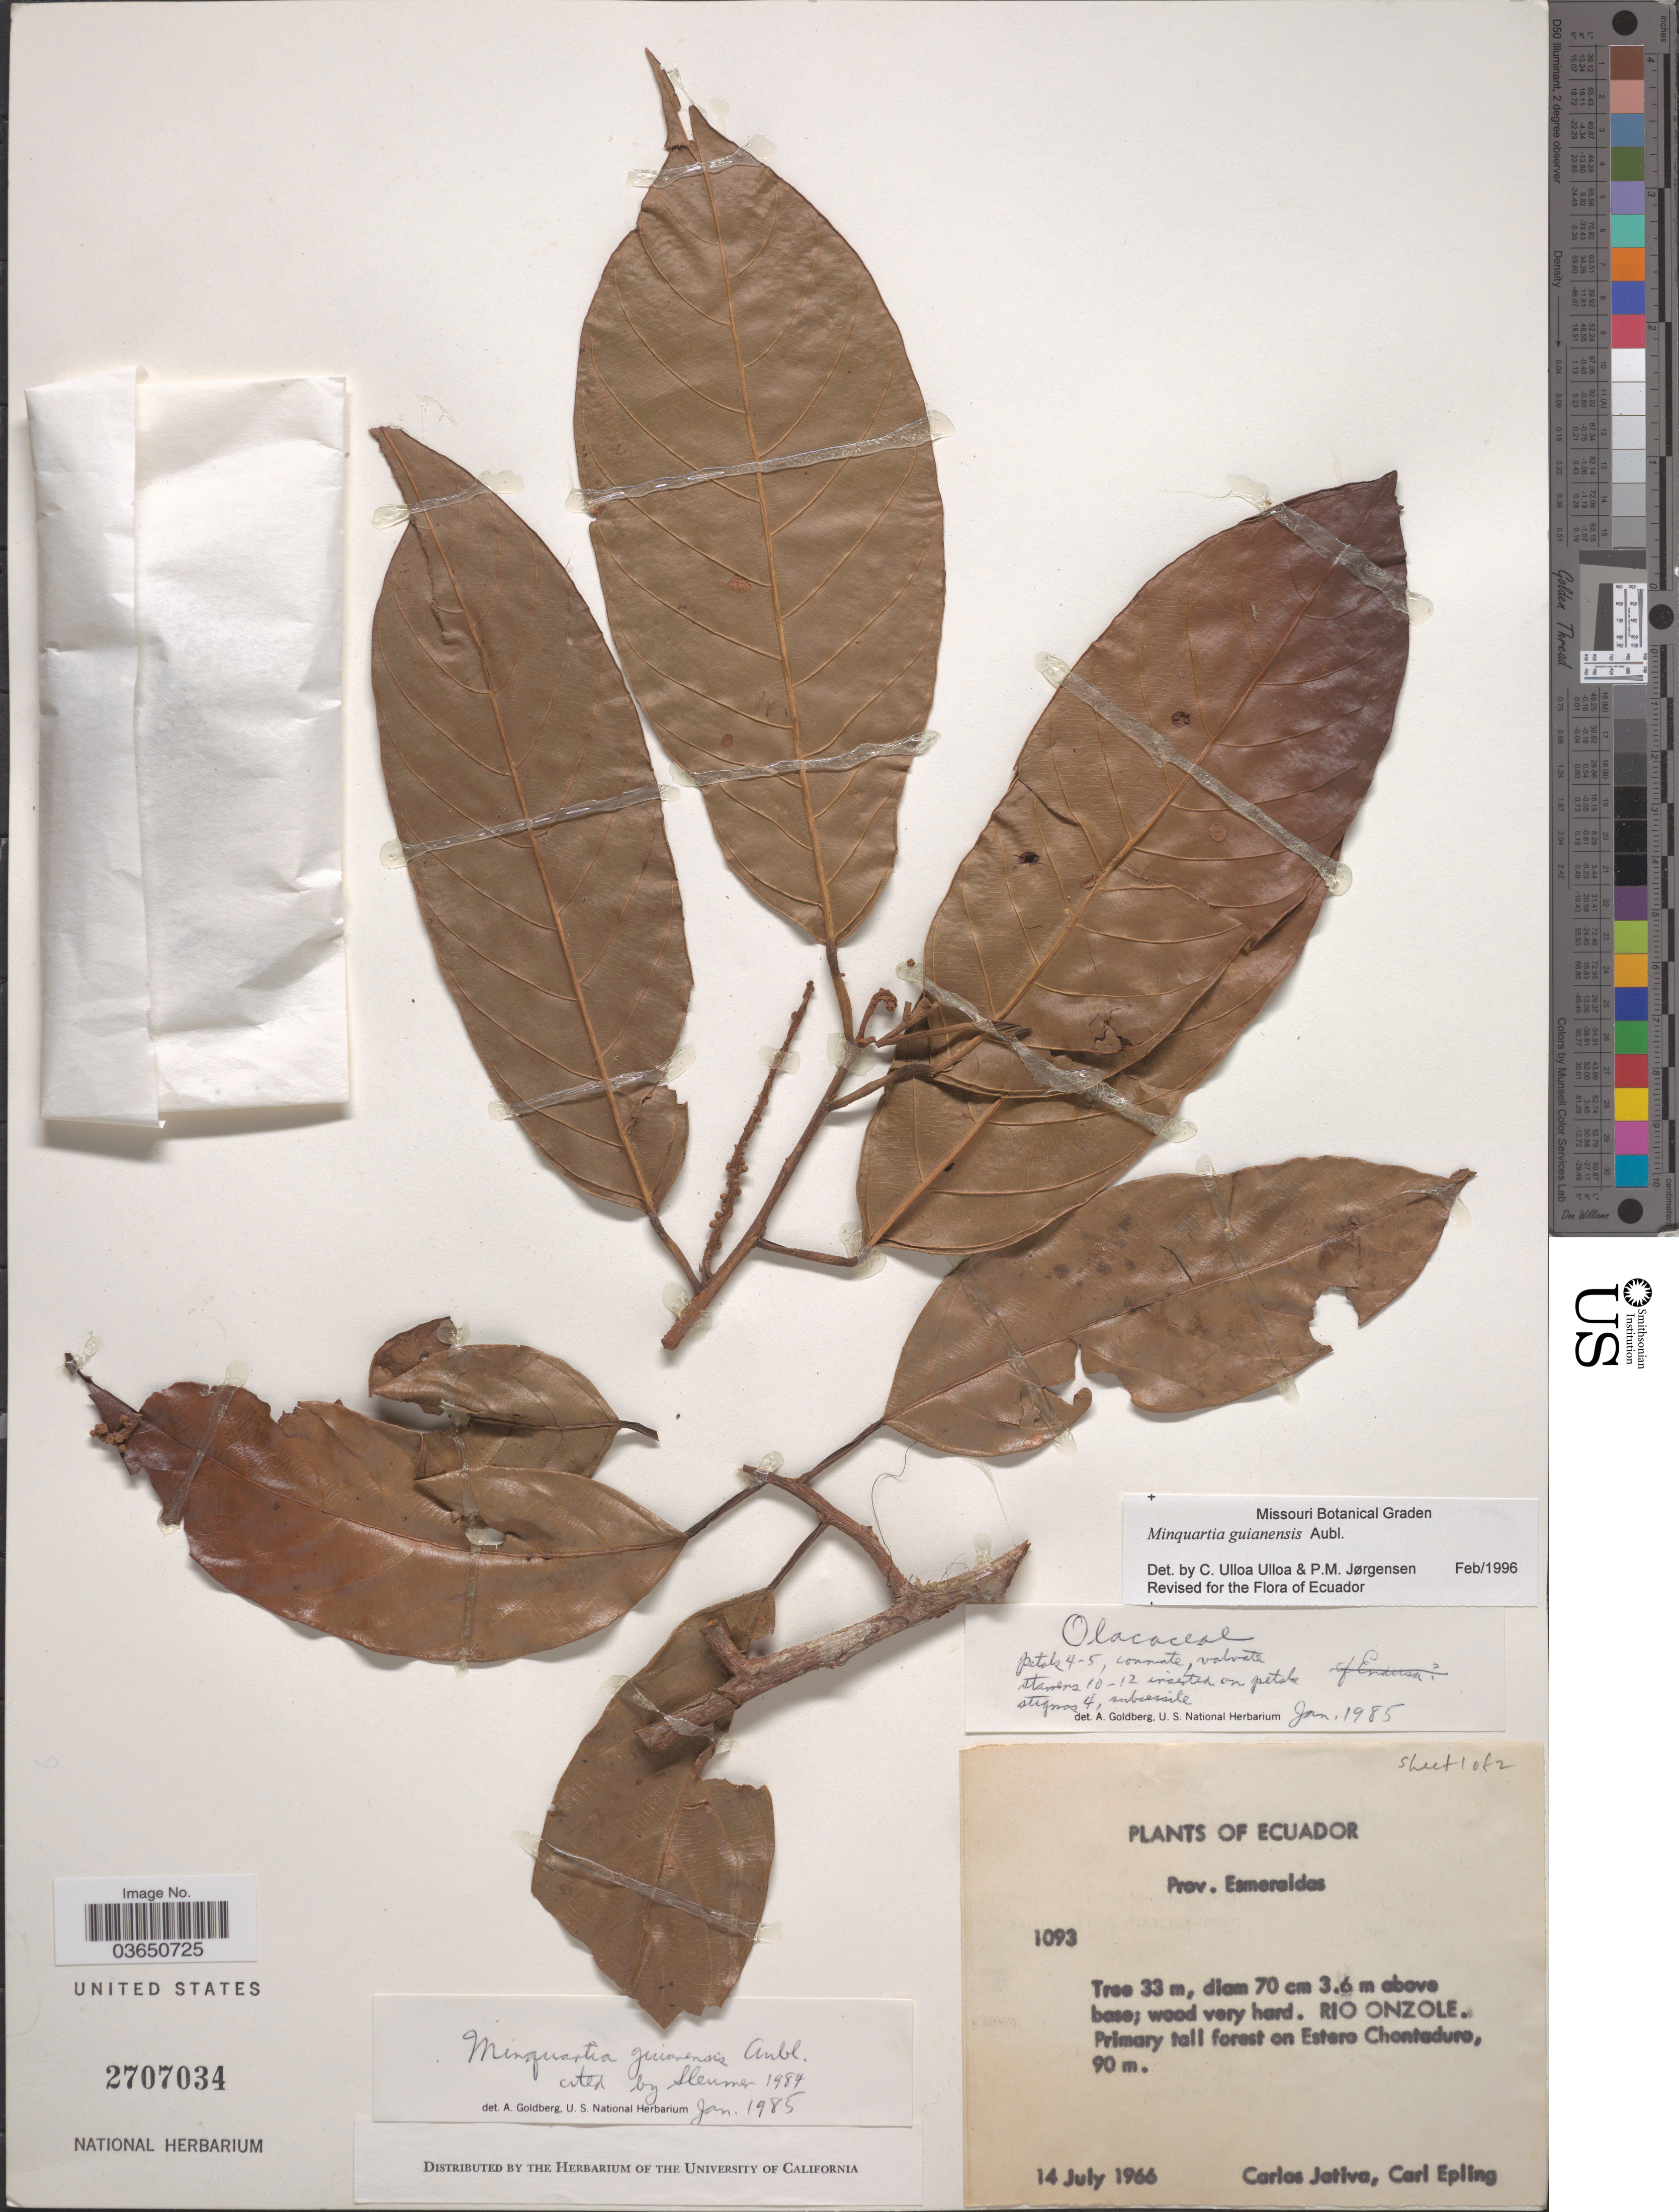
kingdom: Plantae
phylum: Tracheophyta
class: Magnoliopsida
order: Santalales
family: Coulaceae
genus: Minquartia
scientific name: Minquartia guianensis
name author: Aubl.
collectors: C. D. Játiva & C. C. Epling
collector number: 1093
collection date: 1966-07-14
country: Ecuador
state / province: Esmeraldas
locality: Rio Onzole. Primary tall forest on Estero Chontaduro.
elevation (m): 90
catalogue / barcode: US 2707034